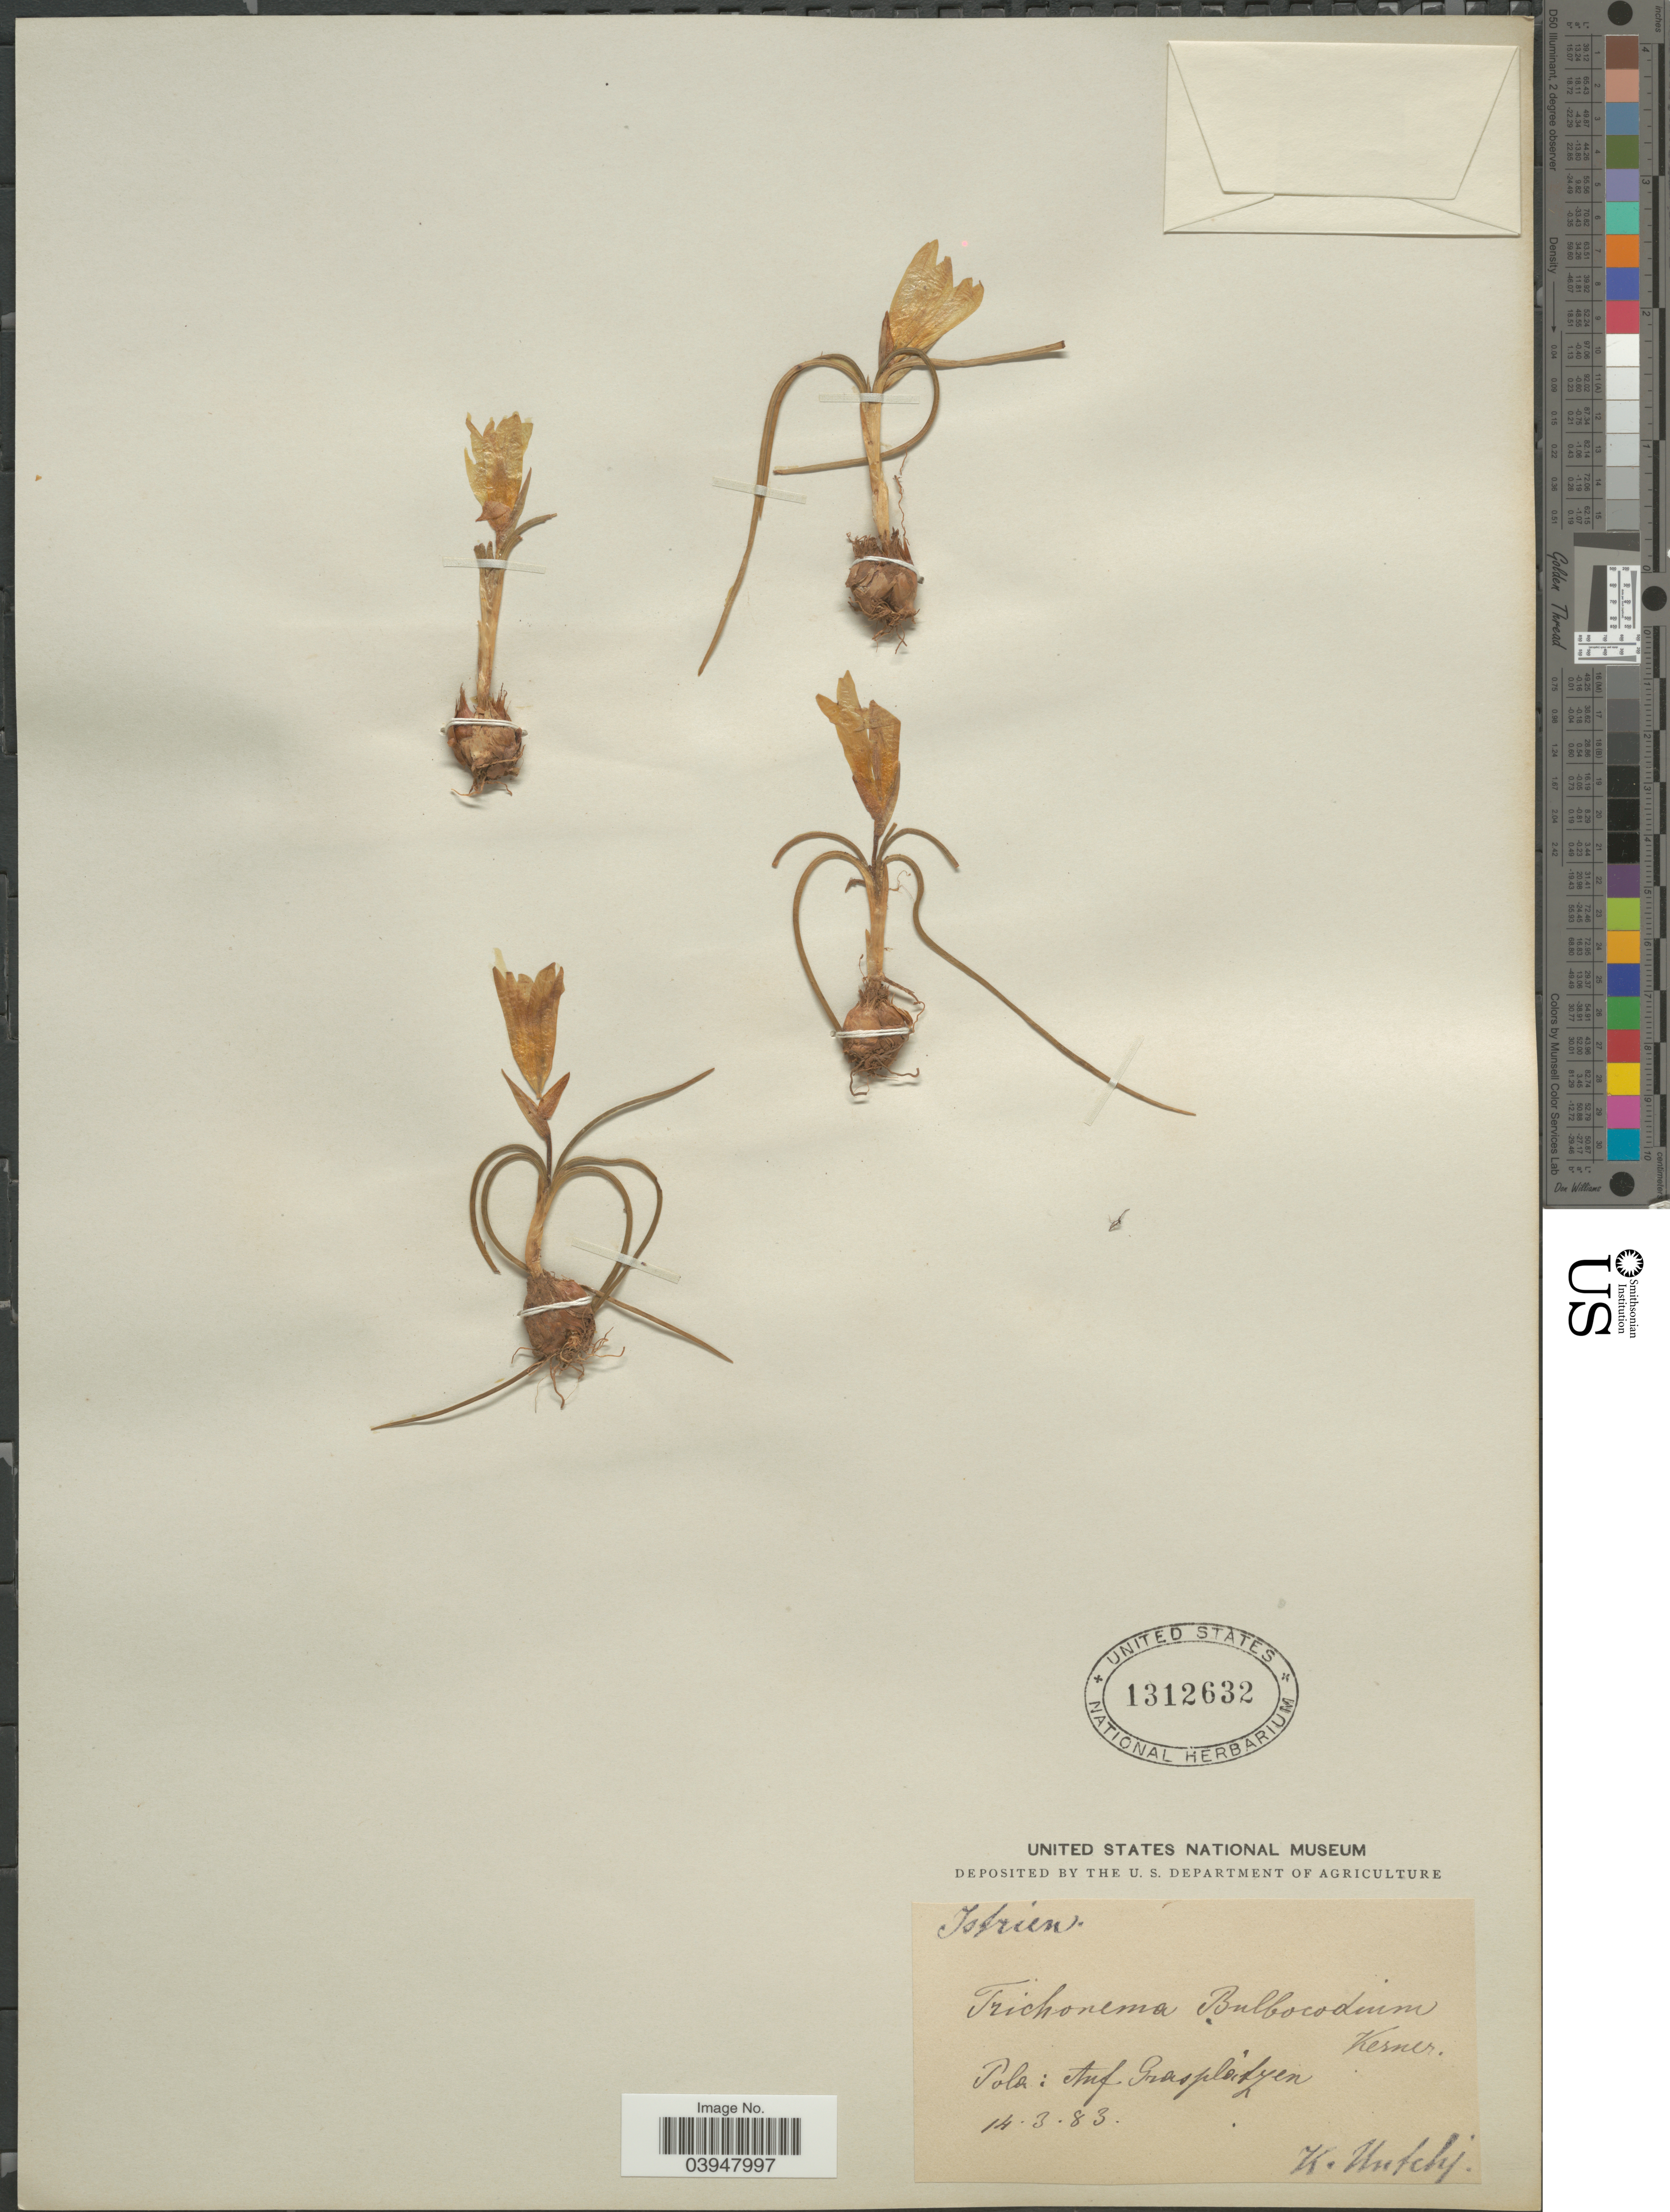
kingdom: Plantae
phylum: Tracheophyta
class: Liliopsida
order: Asparagales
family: Iridaceae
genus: Romulea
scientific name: Romulea bulbocodium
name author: (L.) Sebast. & Mauri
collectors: K. Untchj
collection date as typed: Transcribed d/m/y: 14/3/83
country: Croatia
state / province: Istria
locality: Istrien. Pola: Auf Grasplatzen.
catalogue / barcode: US 1312632